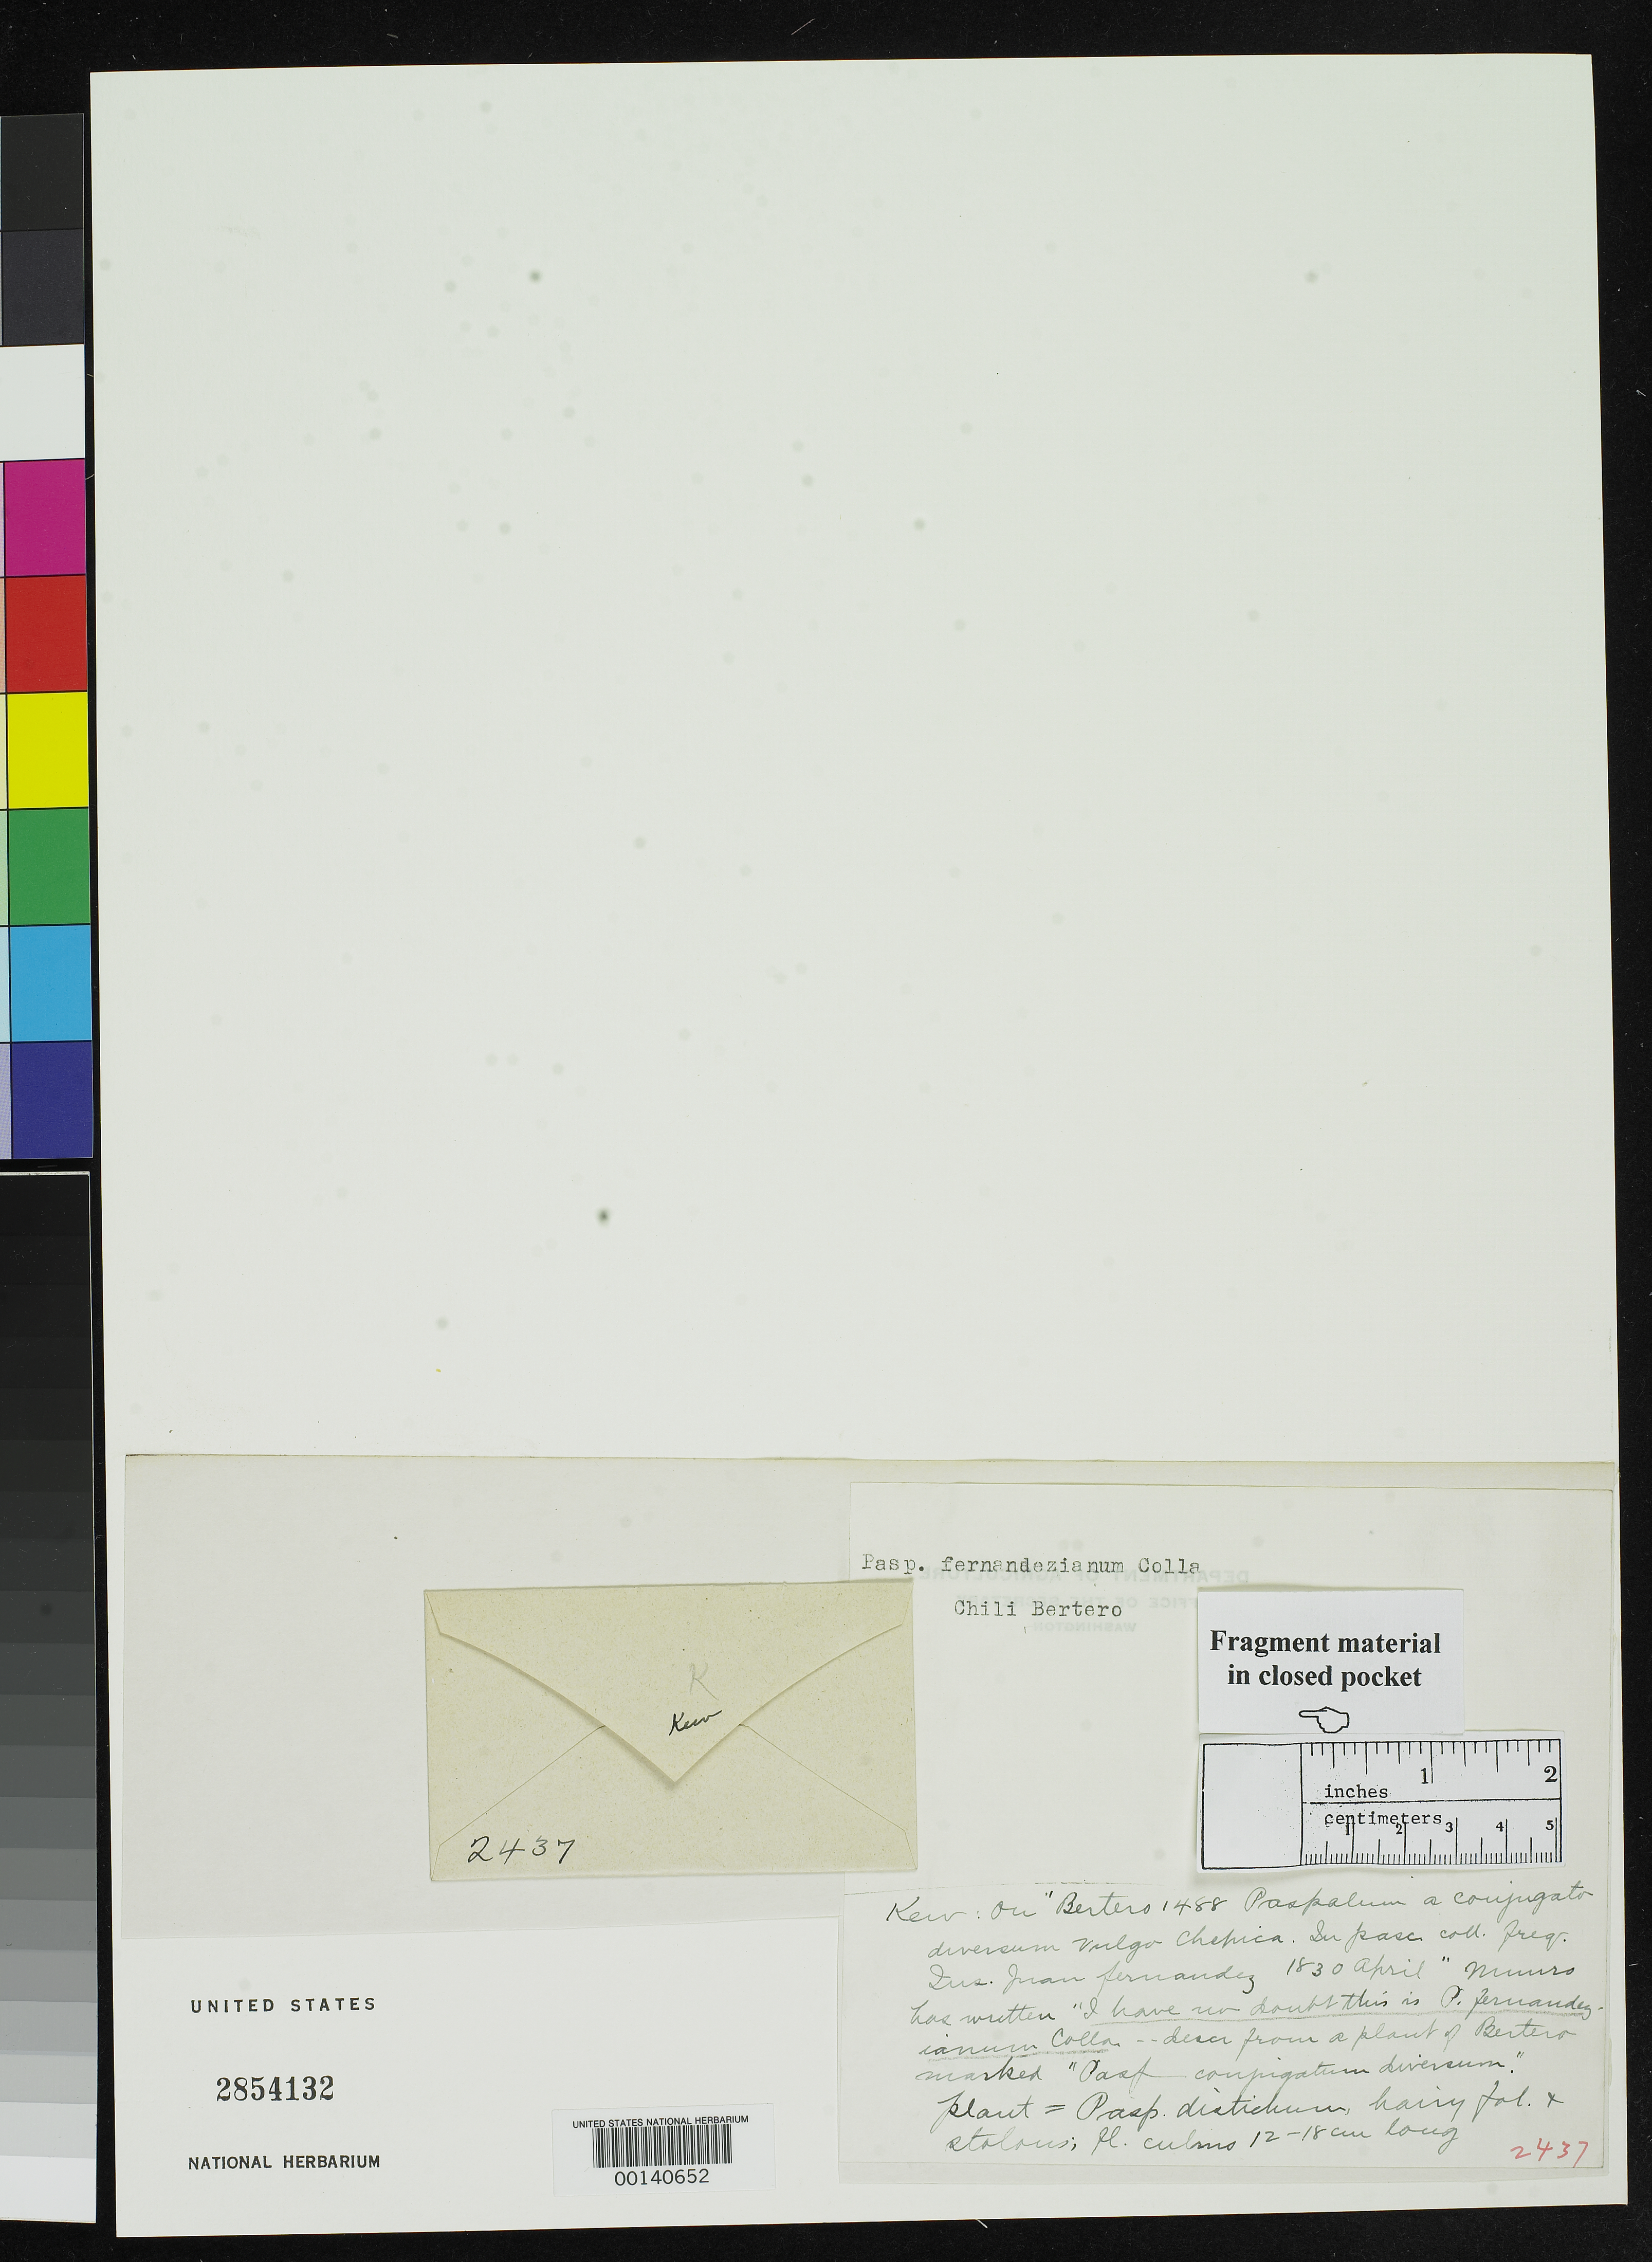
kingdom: Plantae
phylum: Tracheophyta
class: Liliopsida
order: Poales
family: Poaceae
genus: Paspalum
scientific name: Paspalum fernandezianum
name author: Colla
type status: Type Fragment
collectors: C. L. G. Bertero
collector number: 1488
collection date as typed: Apr 1830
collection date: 1830-04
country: Chile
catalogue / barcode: US 2854132